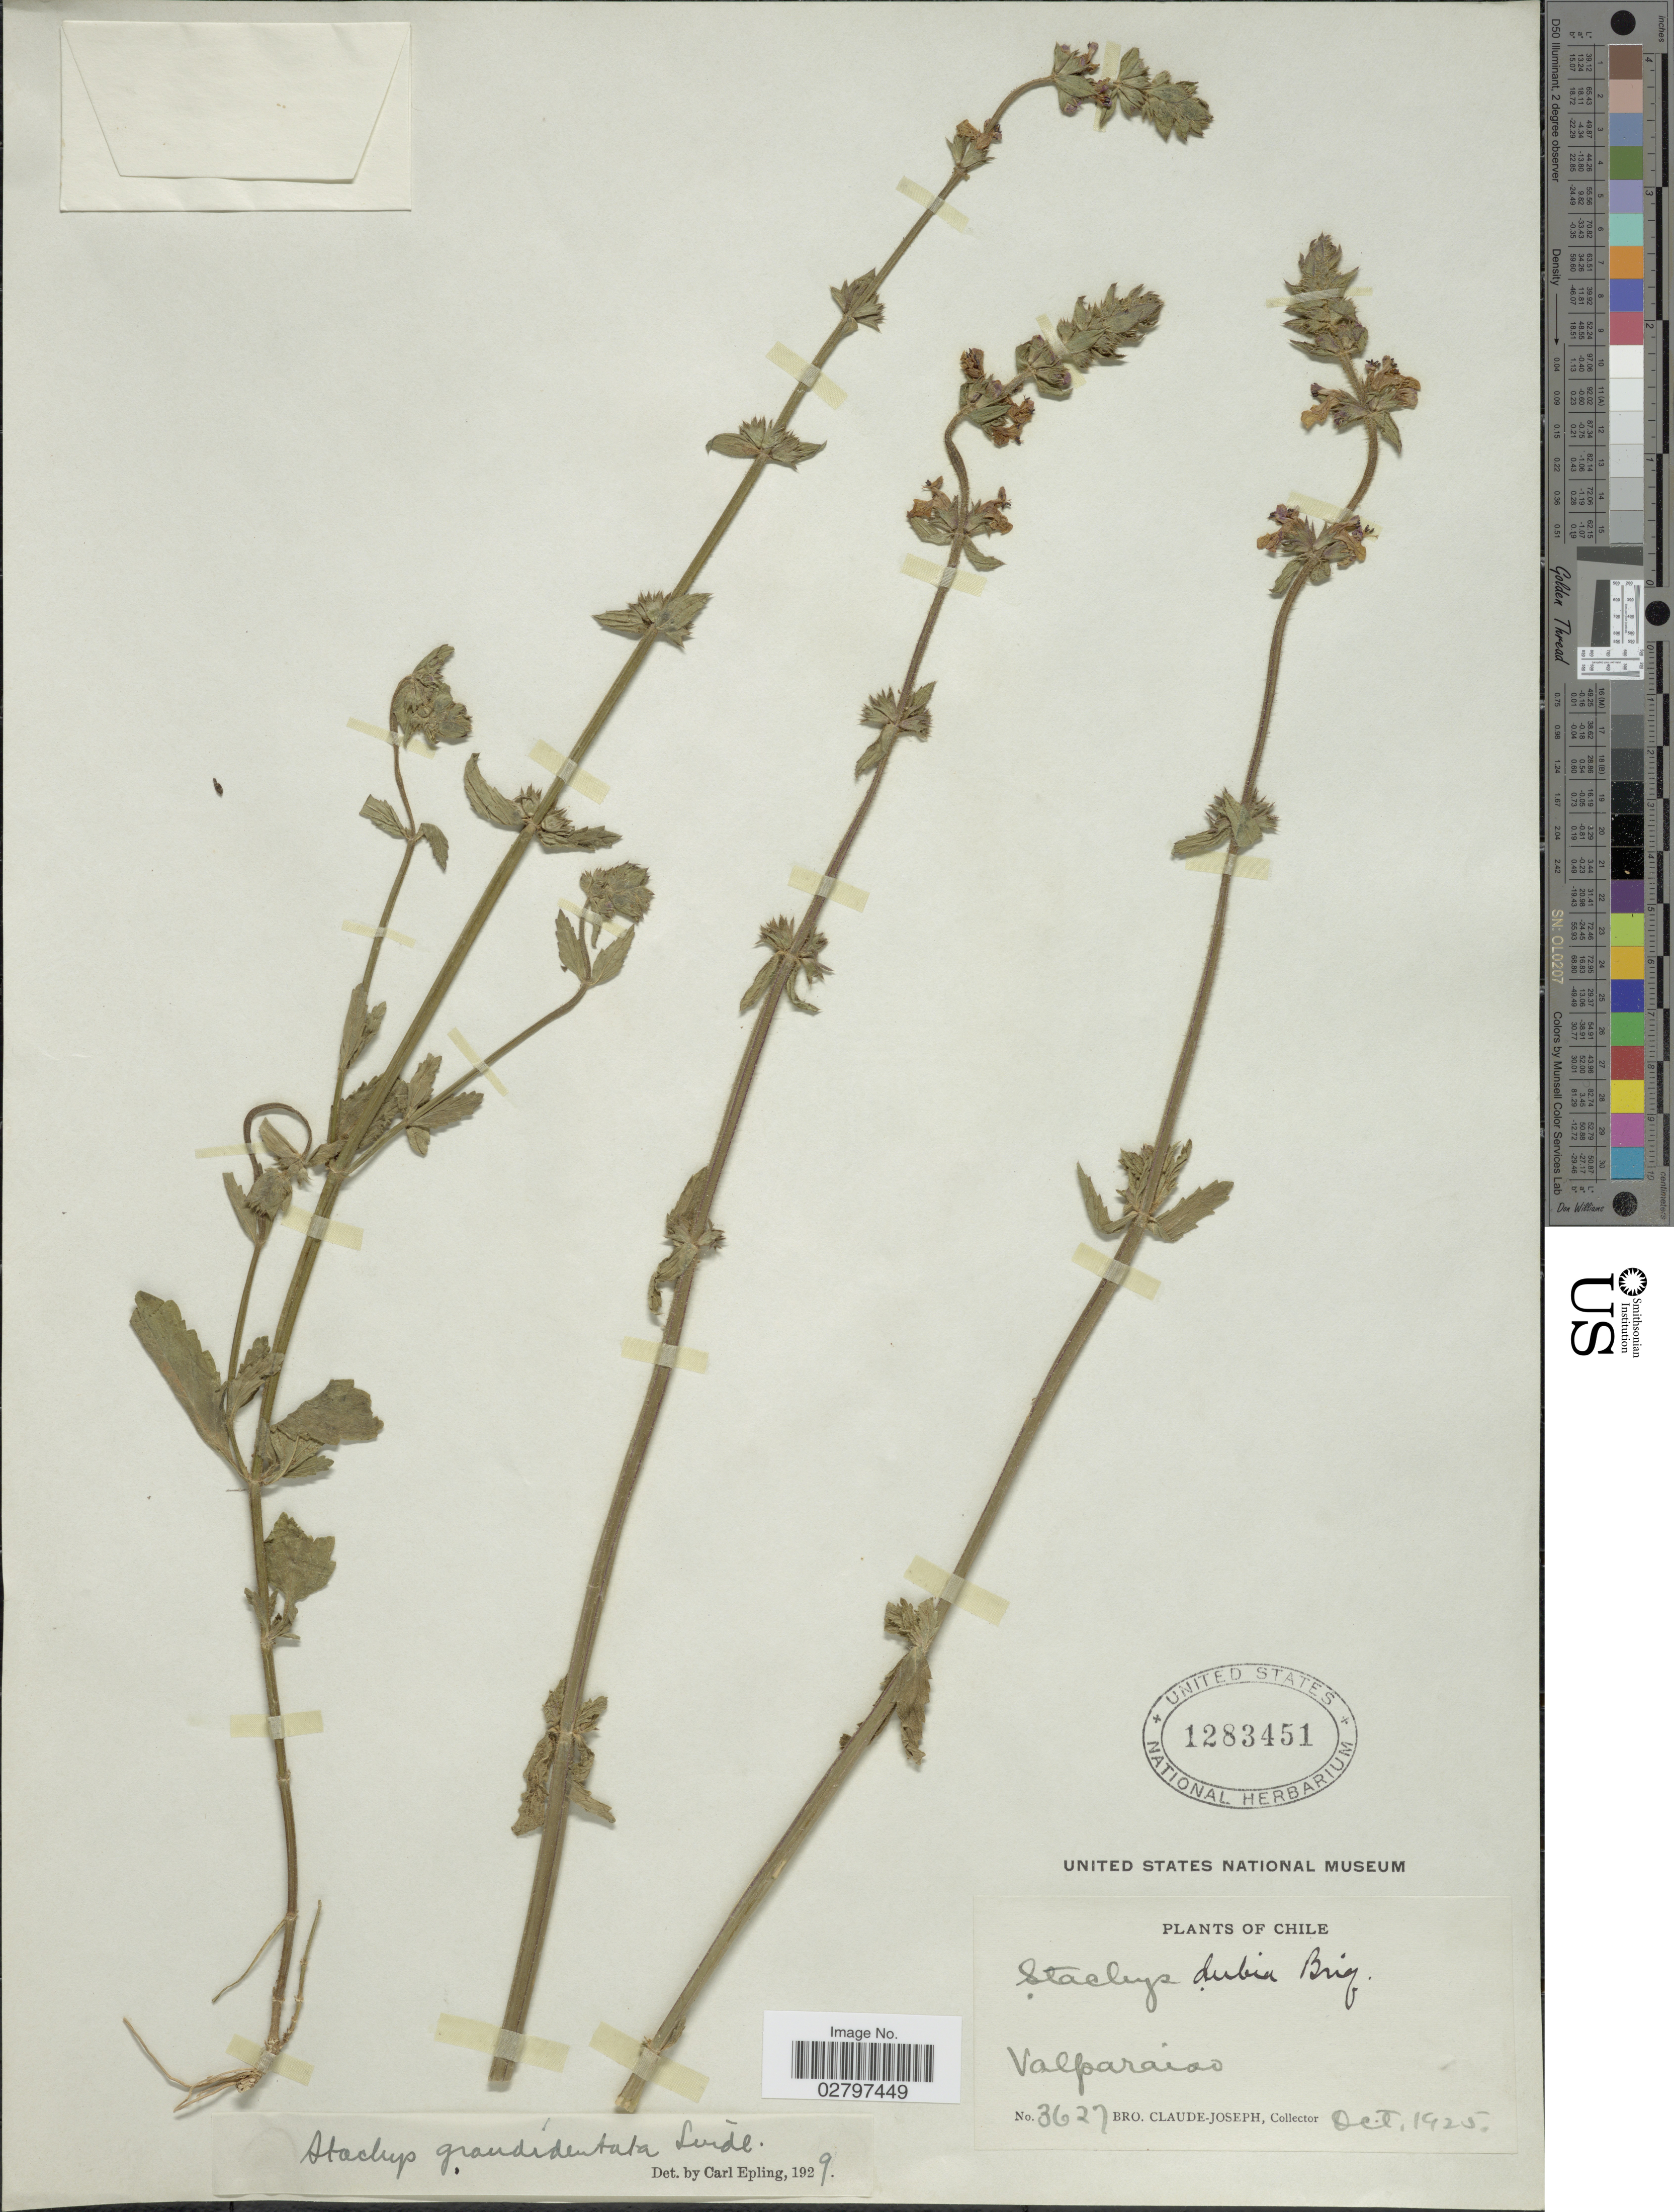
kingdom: Plantae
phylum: Tracheophyta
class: Magnoliopsida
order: Lamiales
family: Lamiaceae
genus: Stachys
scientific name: Stachys grandidentata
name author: Lindl.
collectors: Bro. Claude-Joseph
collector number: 3627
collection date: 1925-10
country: Chile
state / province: Valparaíso (V)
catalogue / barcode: US 1283451